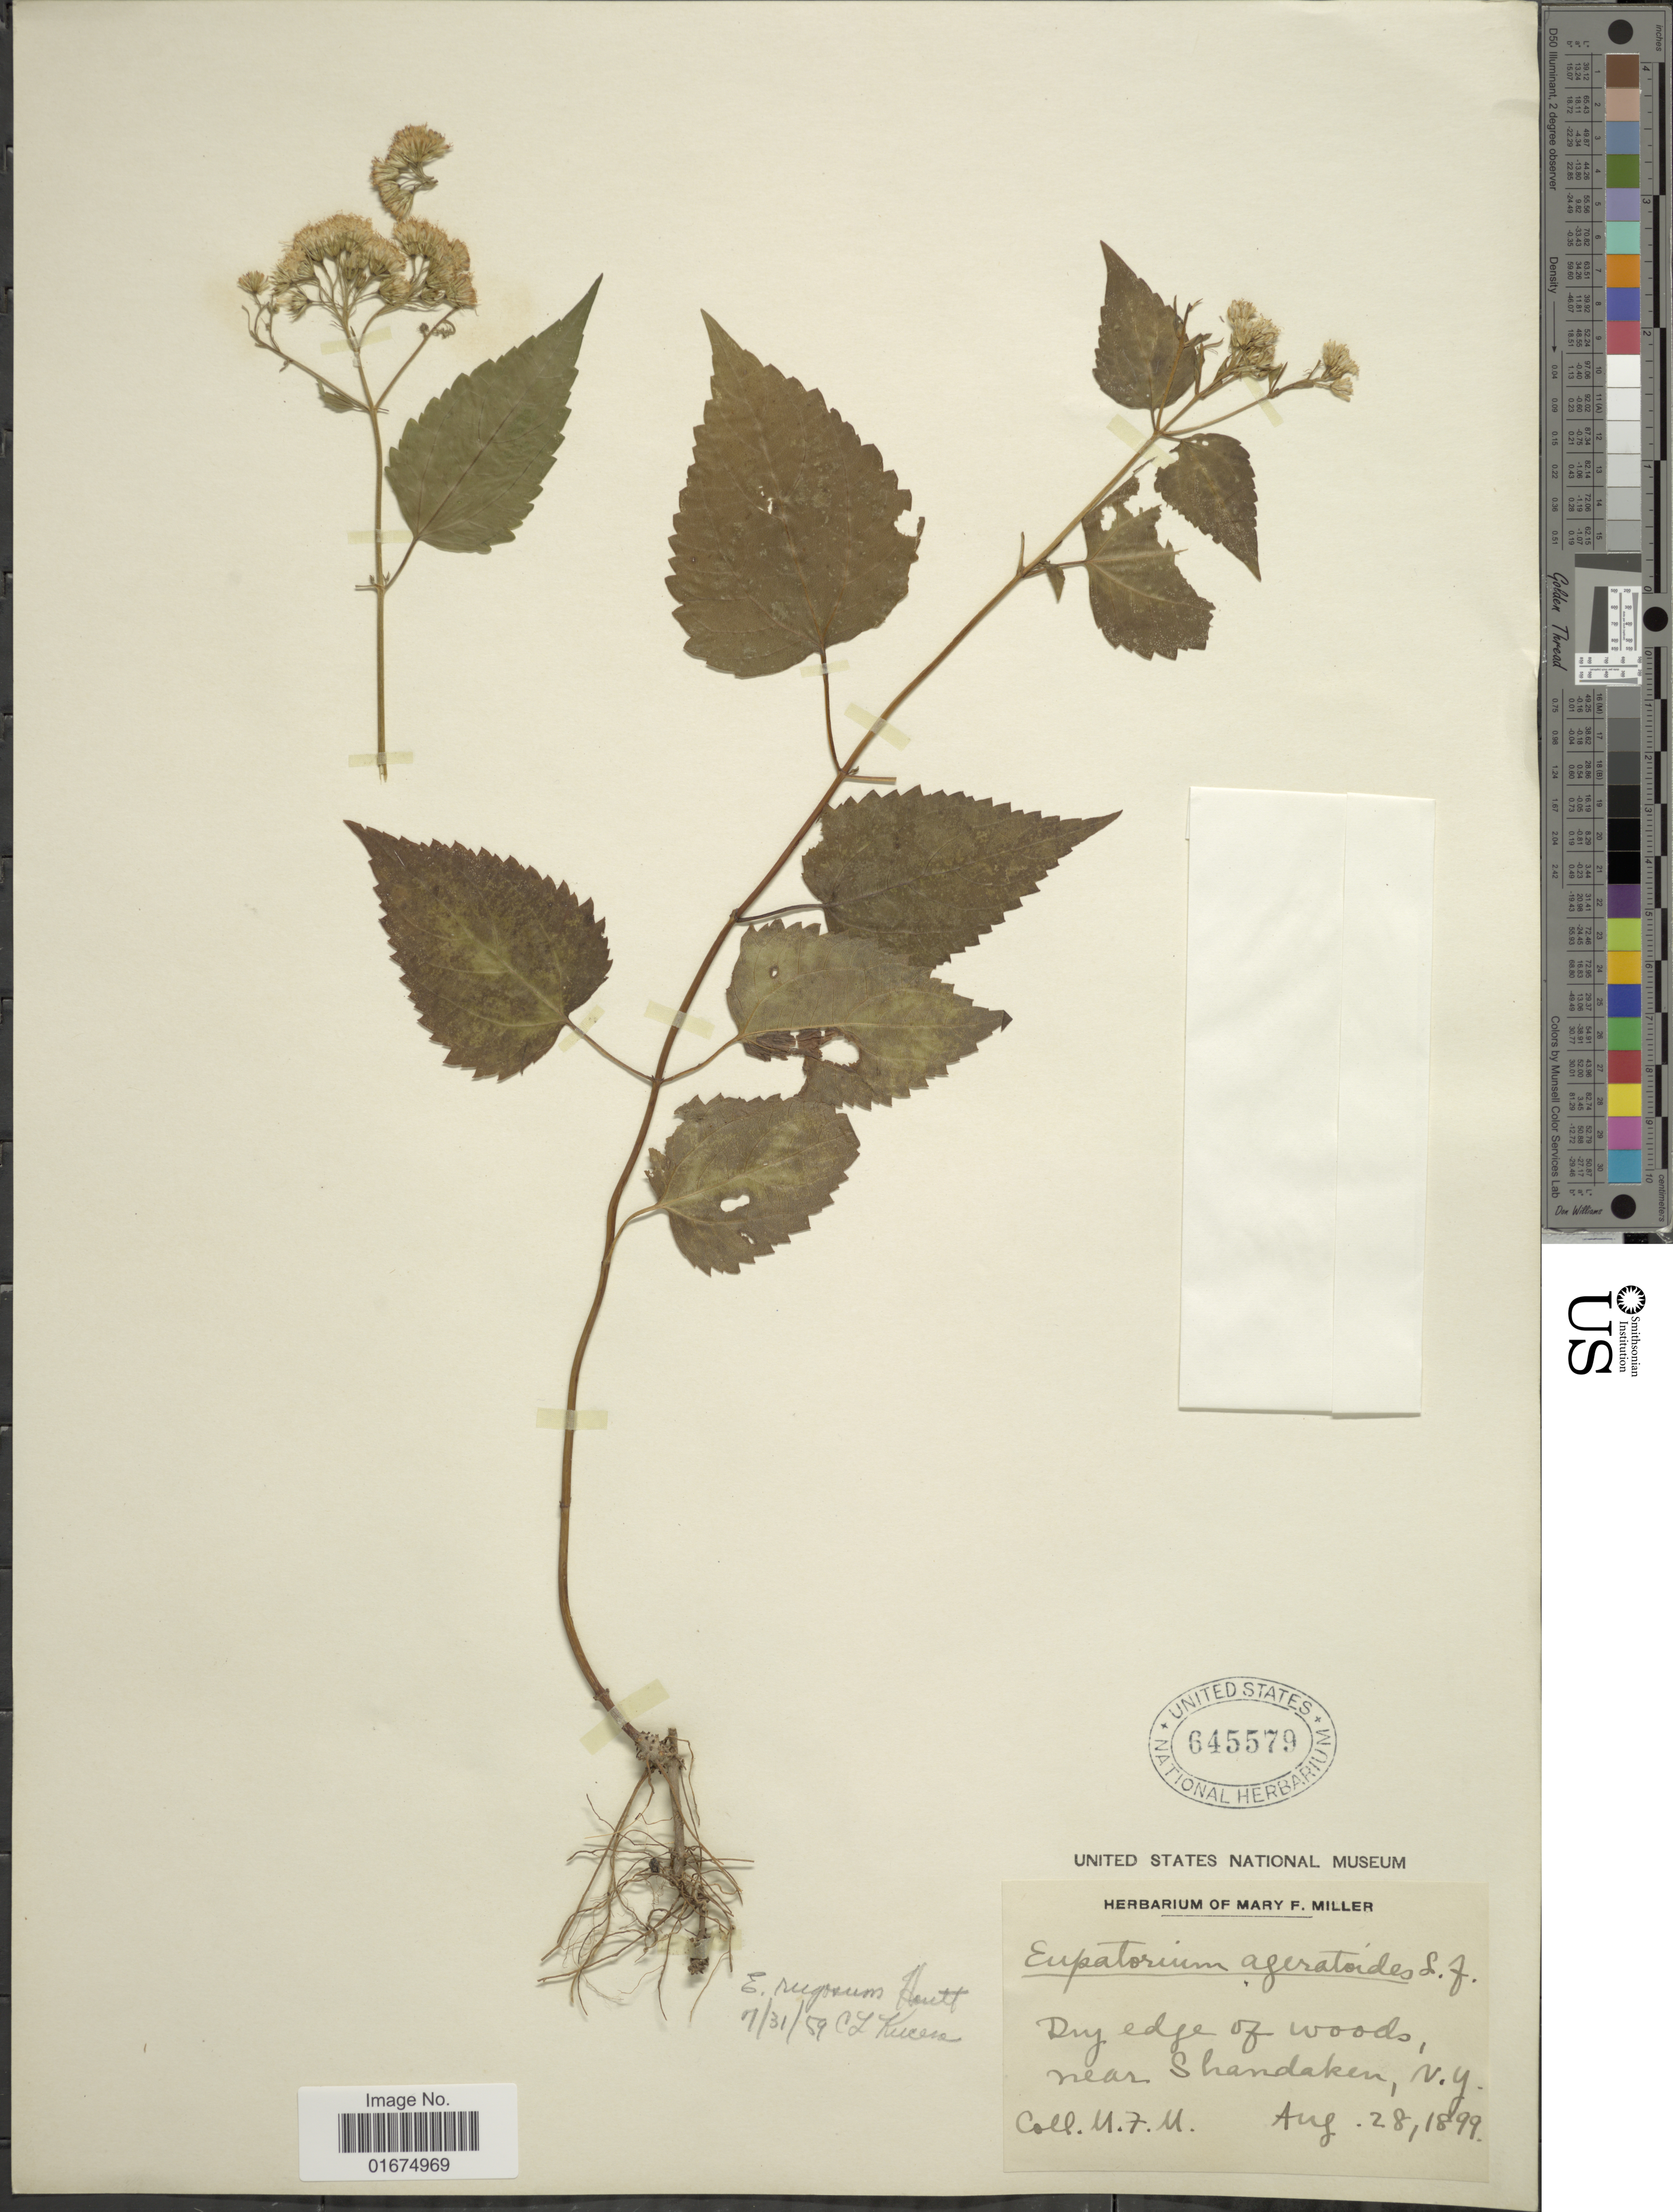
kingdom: Plantae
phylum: Tracheophyta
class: Magnoliopsida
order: Asterales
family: Asteraceae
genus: Ageratina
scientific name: Ageratina altissima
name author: (L.) R.M. King & H. Rob.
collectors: M. F. Miller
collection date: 1899-08-28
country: United States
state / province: New York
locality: Dry edge of woods, near Shandaken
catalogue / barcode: US 645579